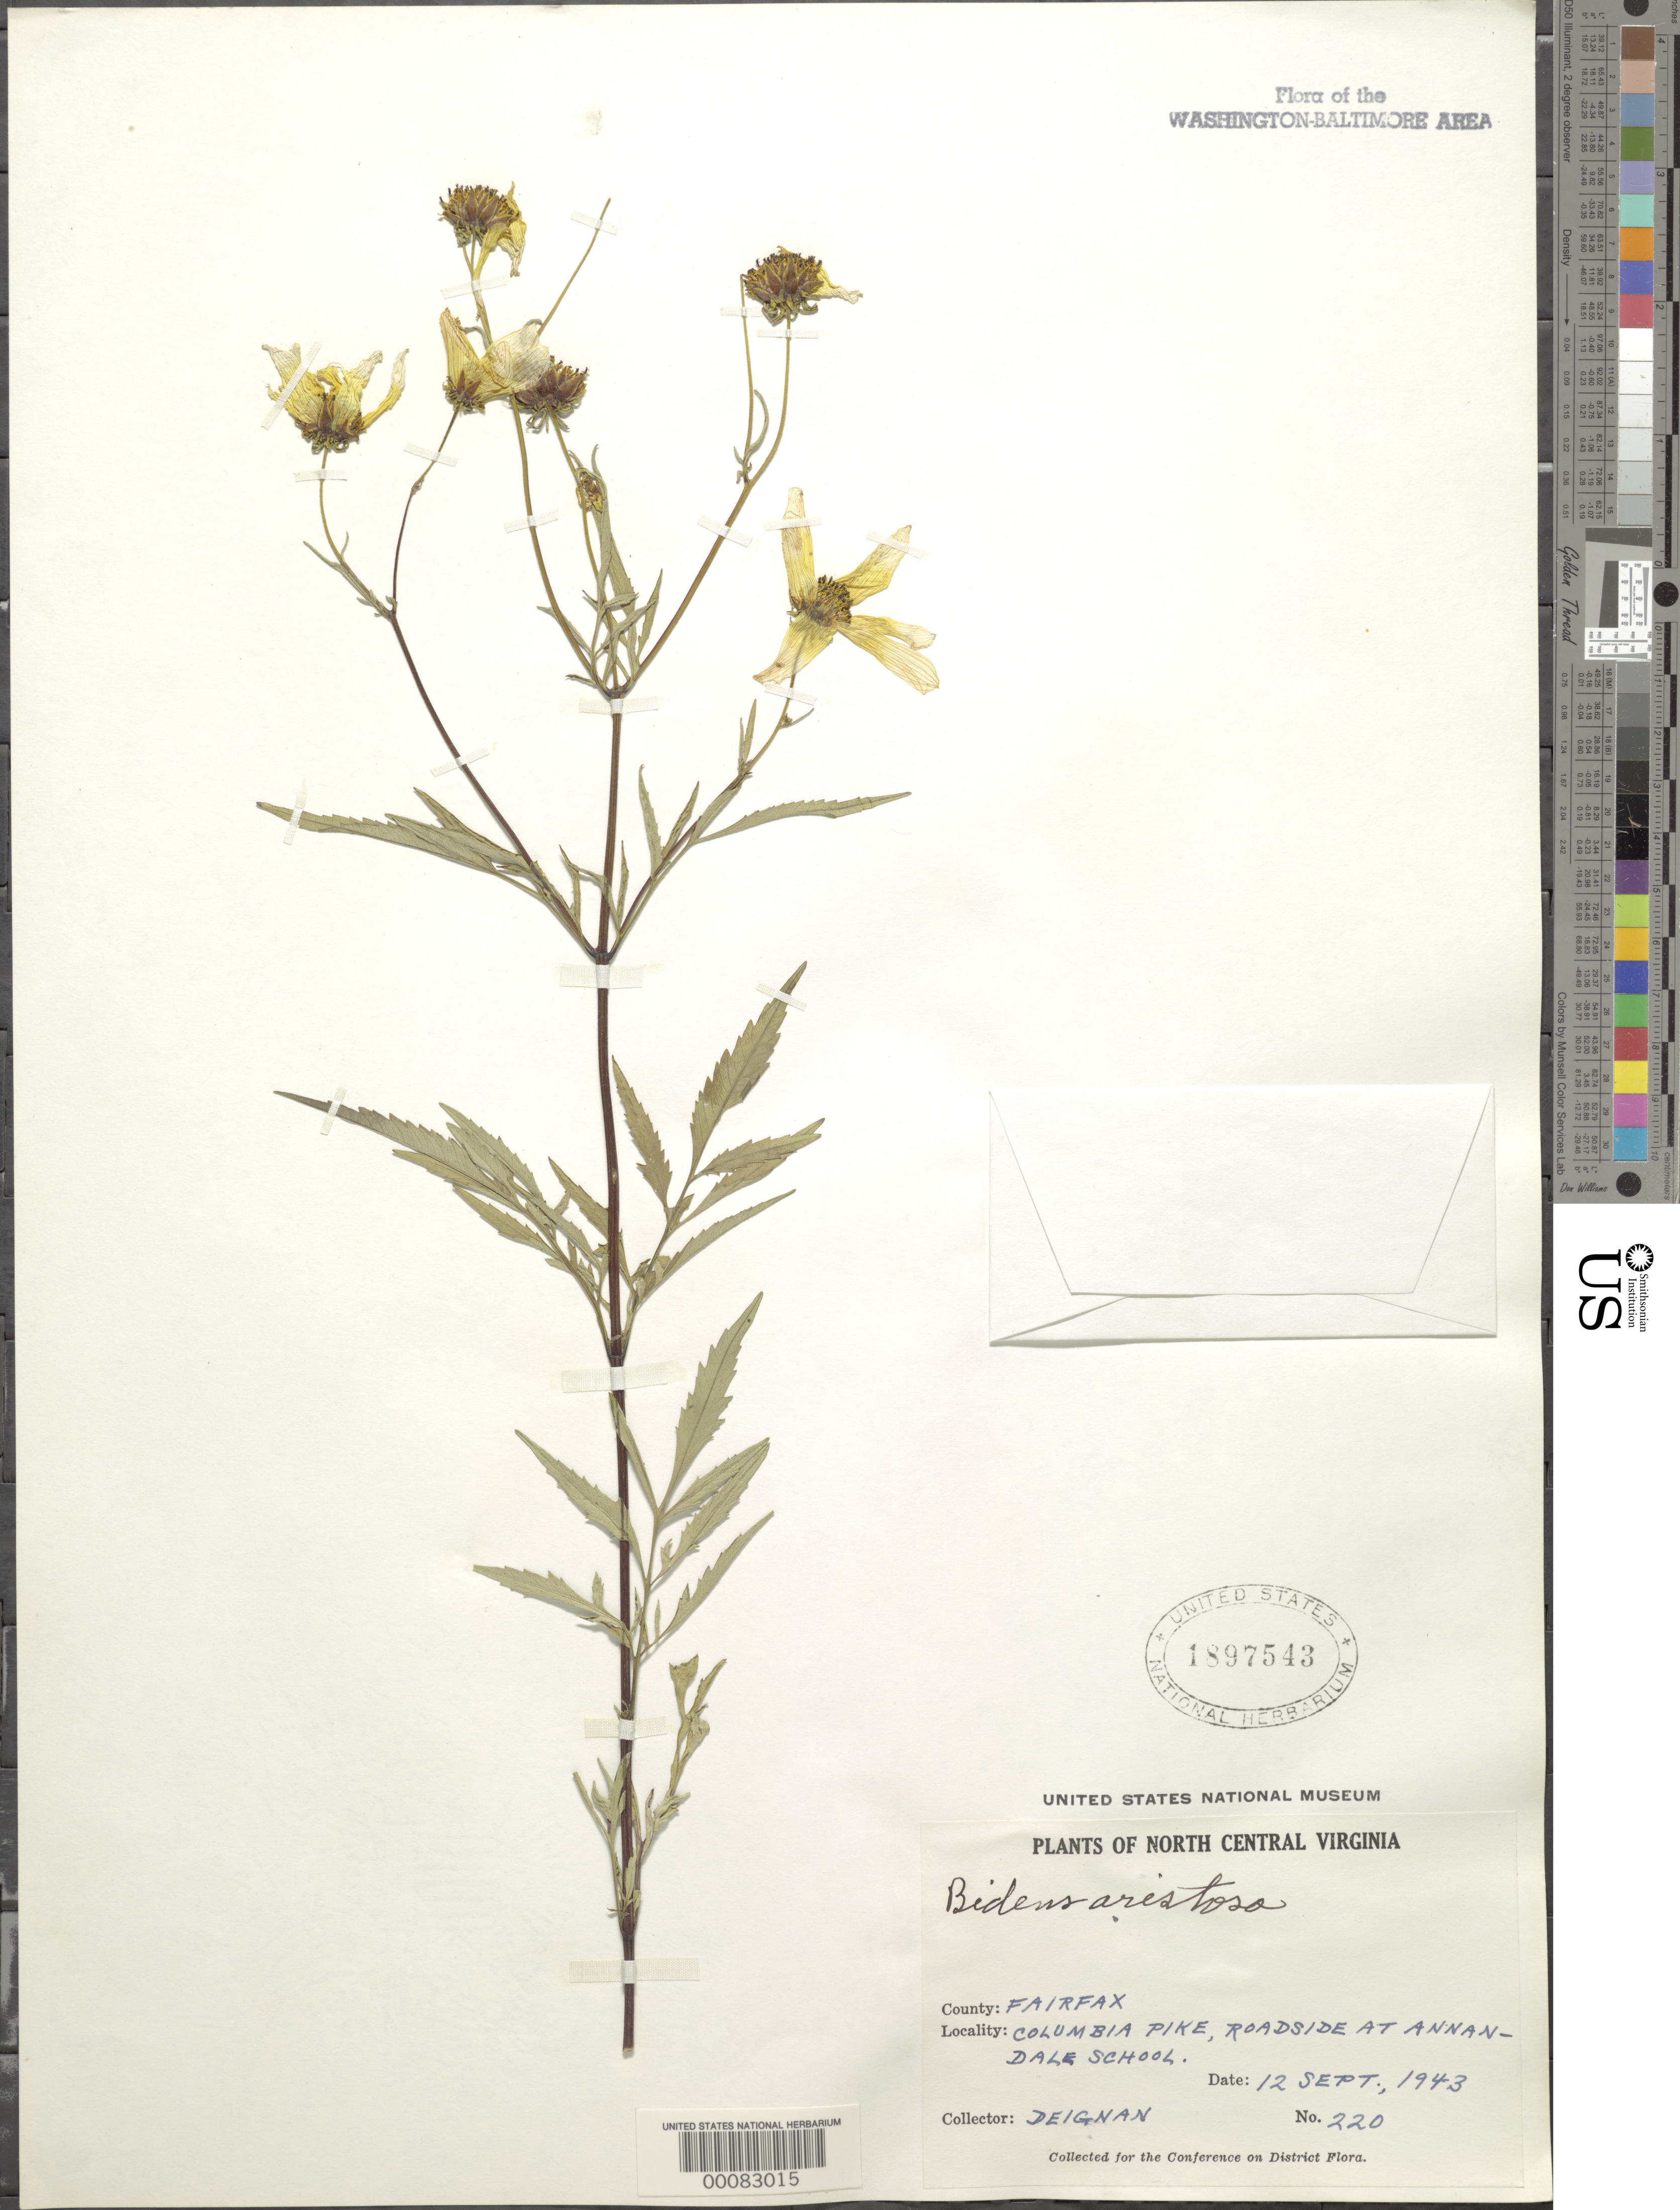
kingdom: Plantae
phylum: Tracheophyta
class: Magnoliopsida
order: Asterales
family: Asteraceae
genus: Bidens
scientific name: Bidens aristosa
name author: (Michx.) Britton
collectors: H. Deignan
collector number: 220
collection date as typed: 12 Sep 1943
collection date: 1943-09-12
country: United States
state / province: Virginia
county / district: Fairfax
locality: Columbia Pike Annandale School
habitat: Roadside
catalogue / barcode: US 1897543